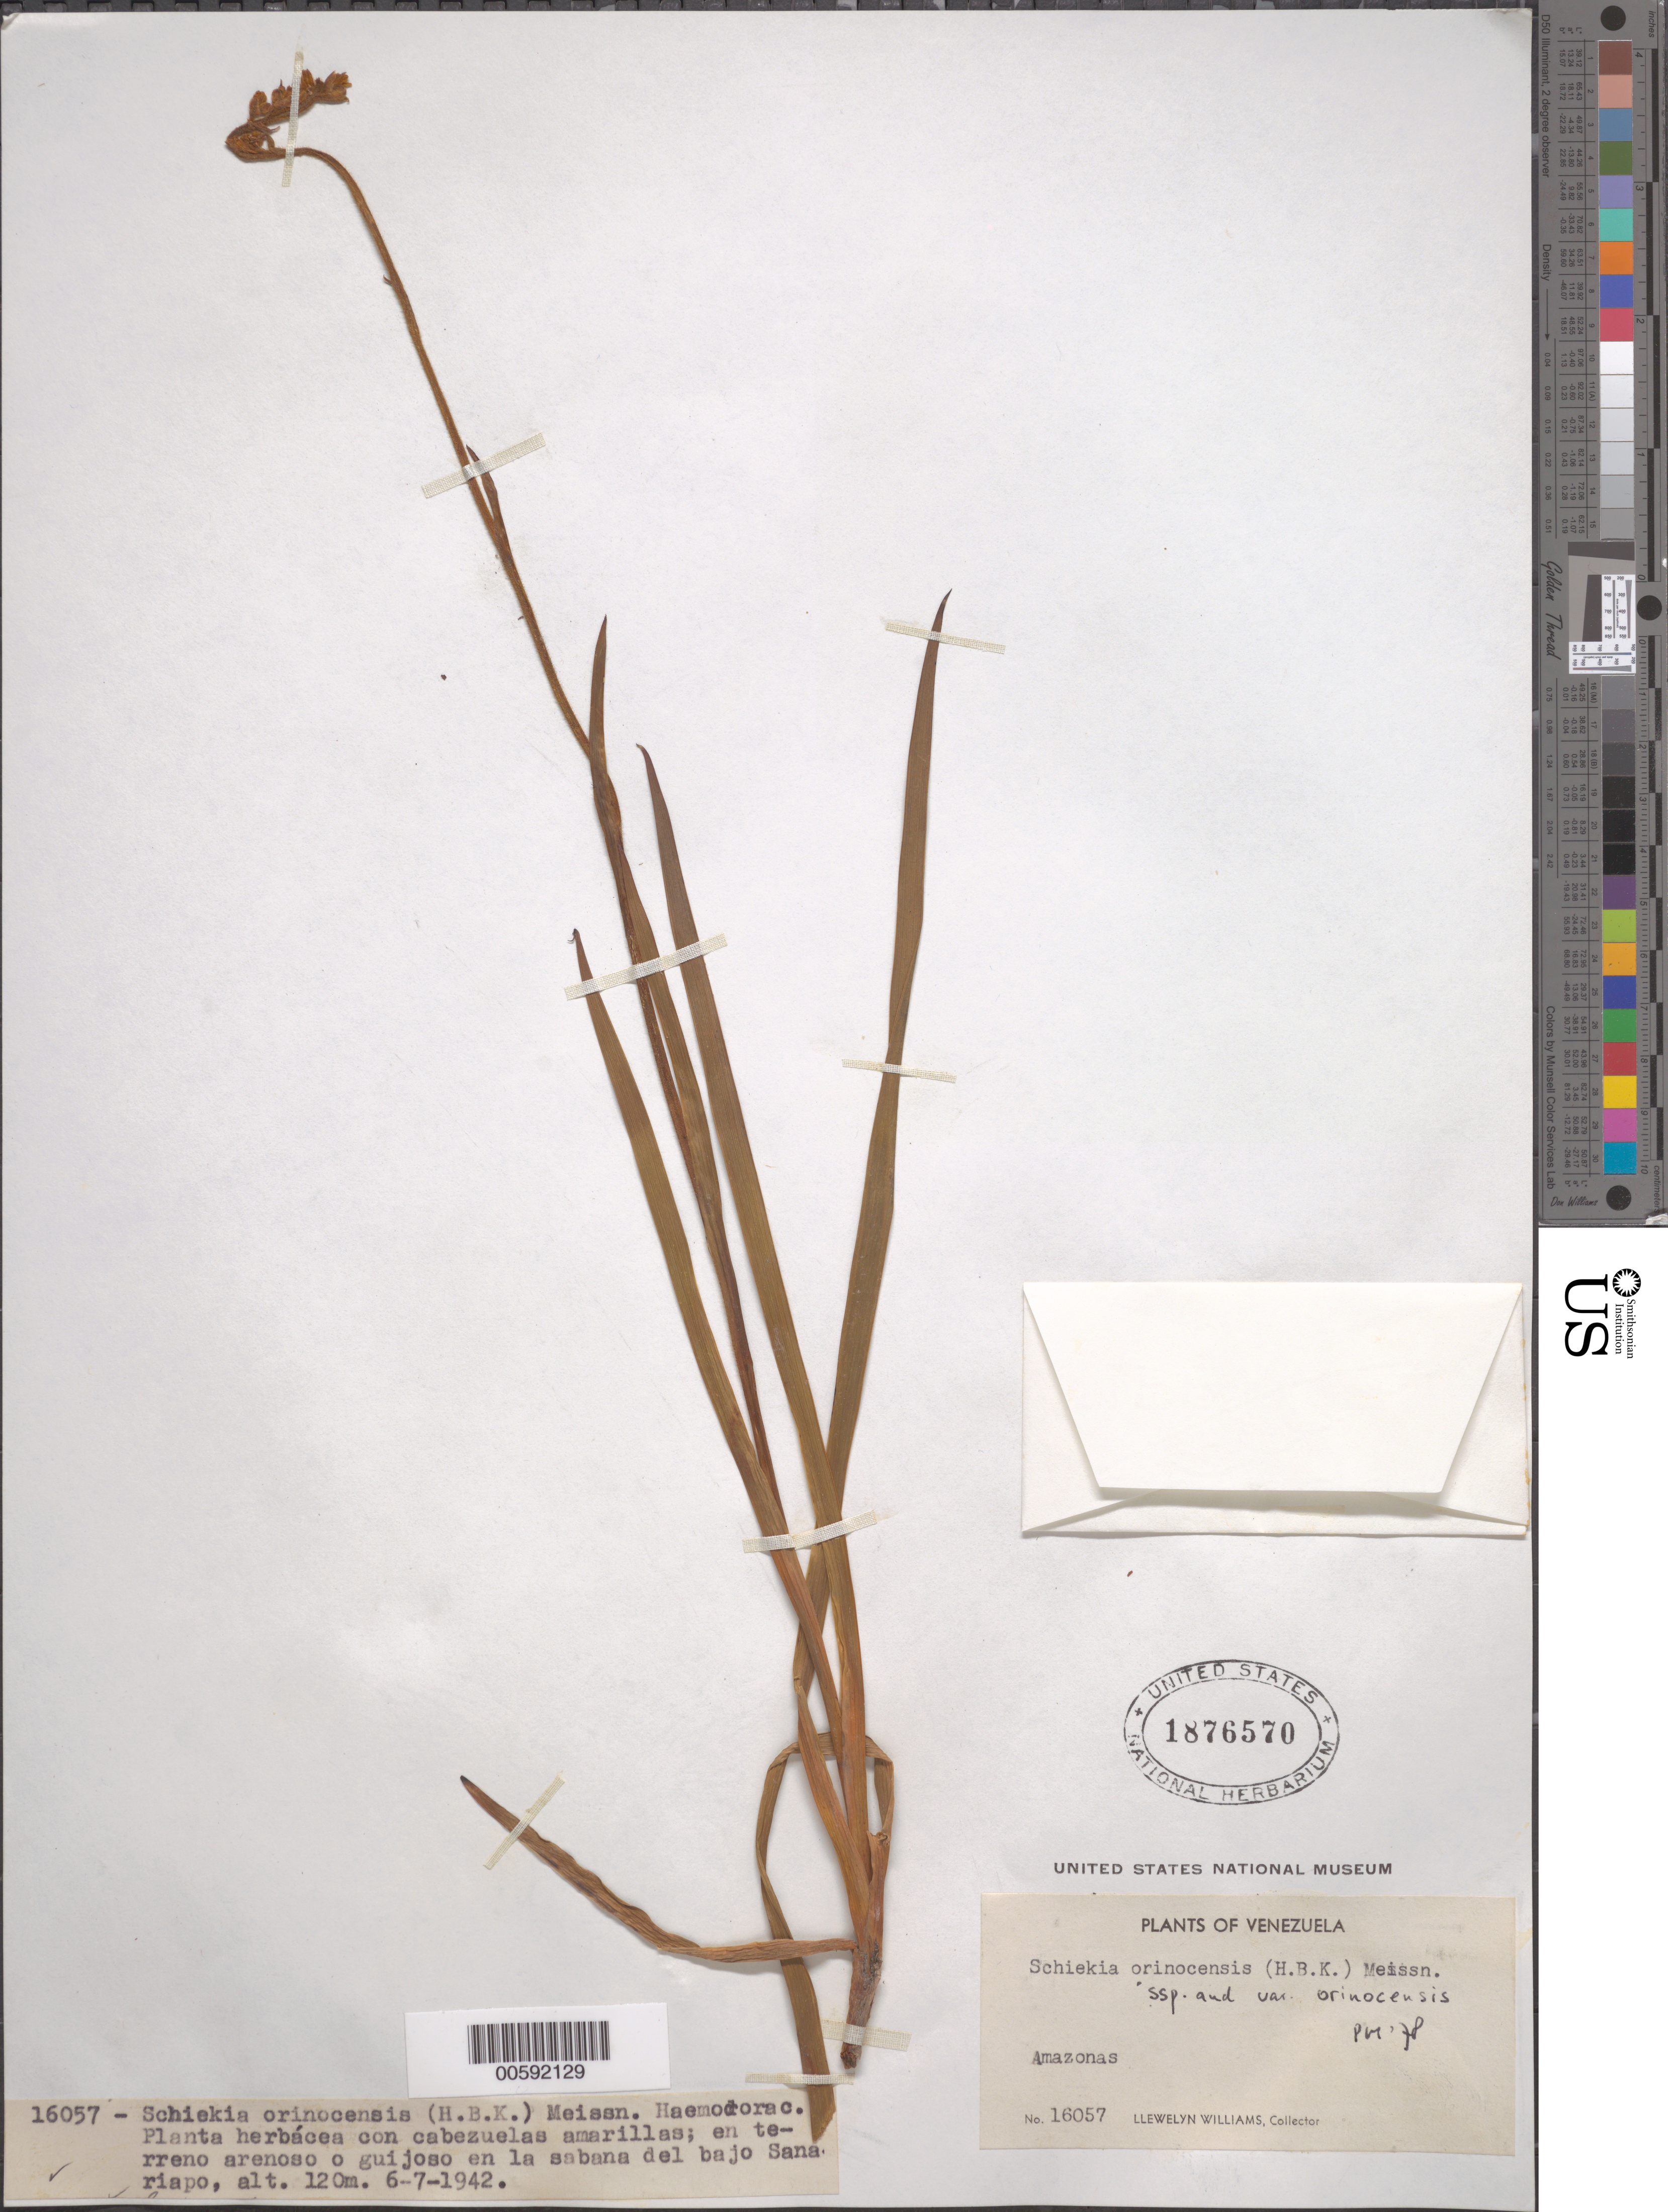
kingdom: Plantae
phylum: Tracheophyta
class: Liliopsida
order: Commelinales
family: Haemodoraceae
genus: Schiekia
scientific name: Schiekia orinocensis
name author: (Kunth) Meisn.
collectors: Ll. Williams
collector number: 16057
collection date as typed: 06 Jul 1942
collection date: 1942-07-06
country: Venezuela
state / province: Amazonas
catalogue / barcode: US 1876570